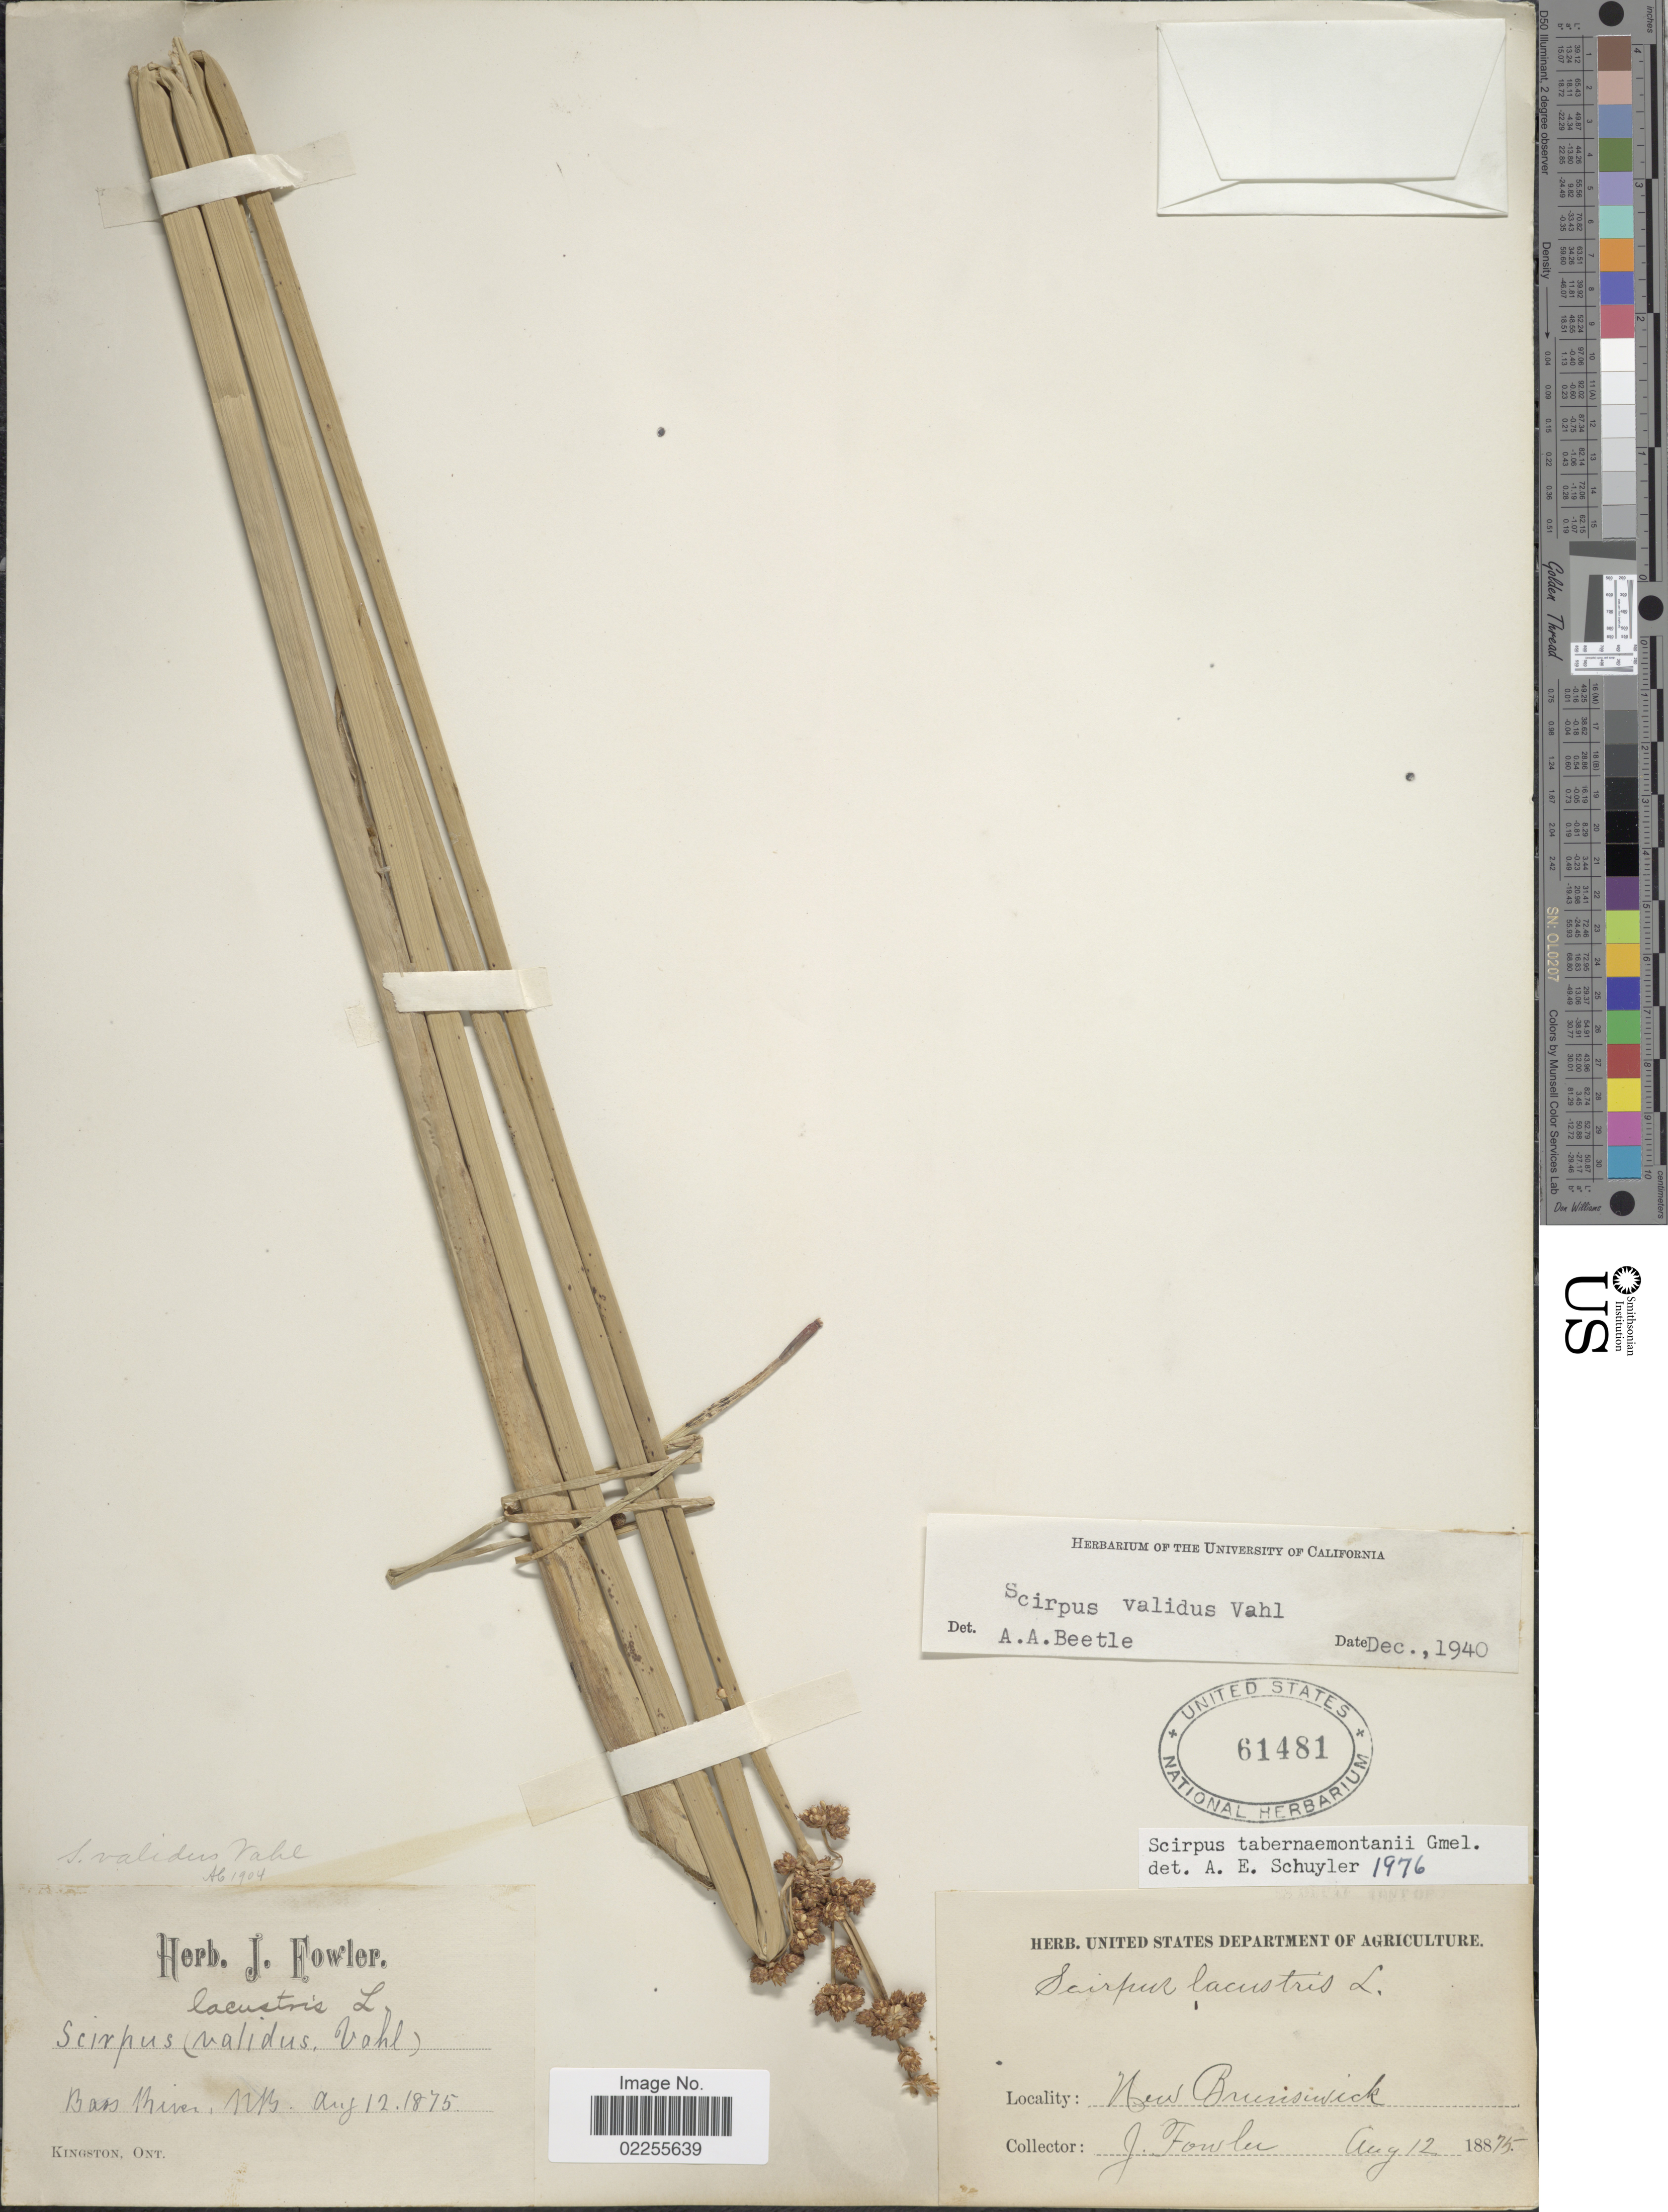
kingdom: Plantae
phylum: Tracheophyta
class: Liliopsida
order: Poales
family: Cyperaceae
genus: Schoenoplectus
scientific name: Schoenoplectus tabernaemontani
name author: (C.C. Gmel.) Palla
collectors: J. P. Fowler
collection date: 1875-08-12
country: Canada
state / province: New Brunswick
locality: Bass River, Mts.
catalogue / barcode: US 61481